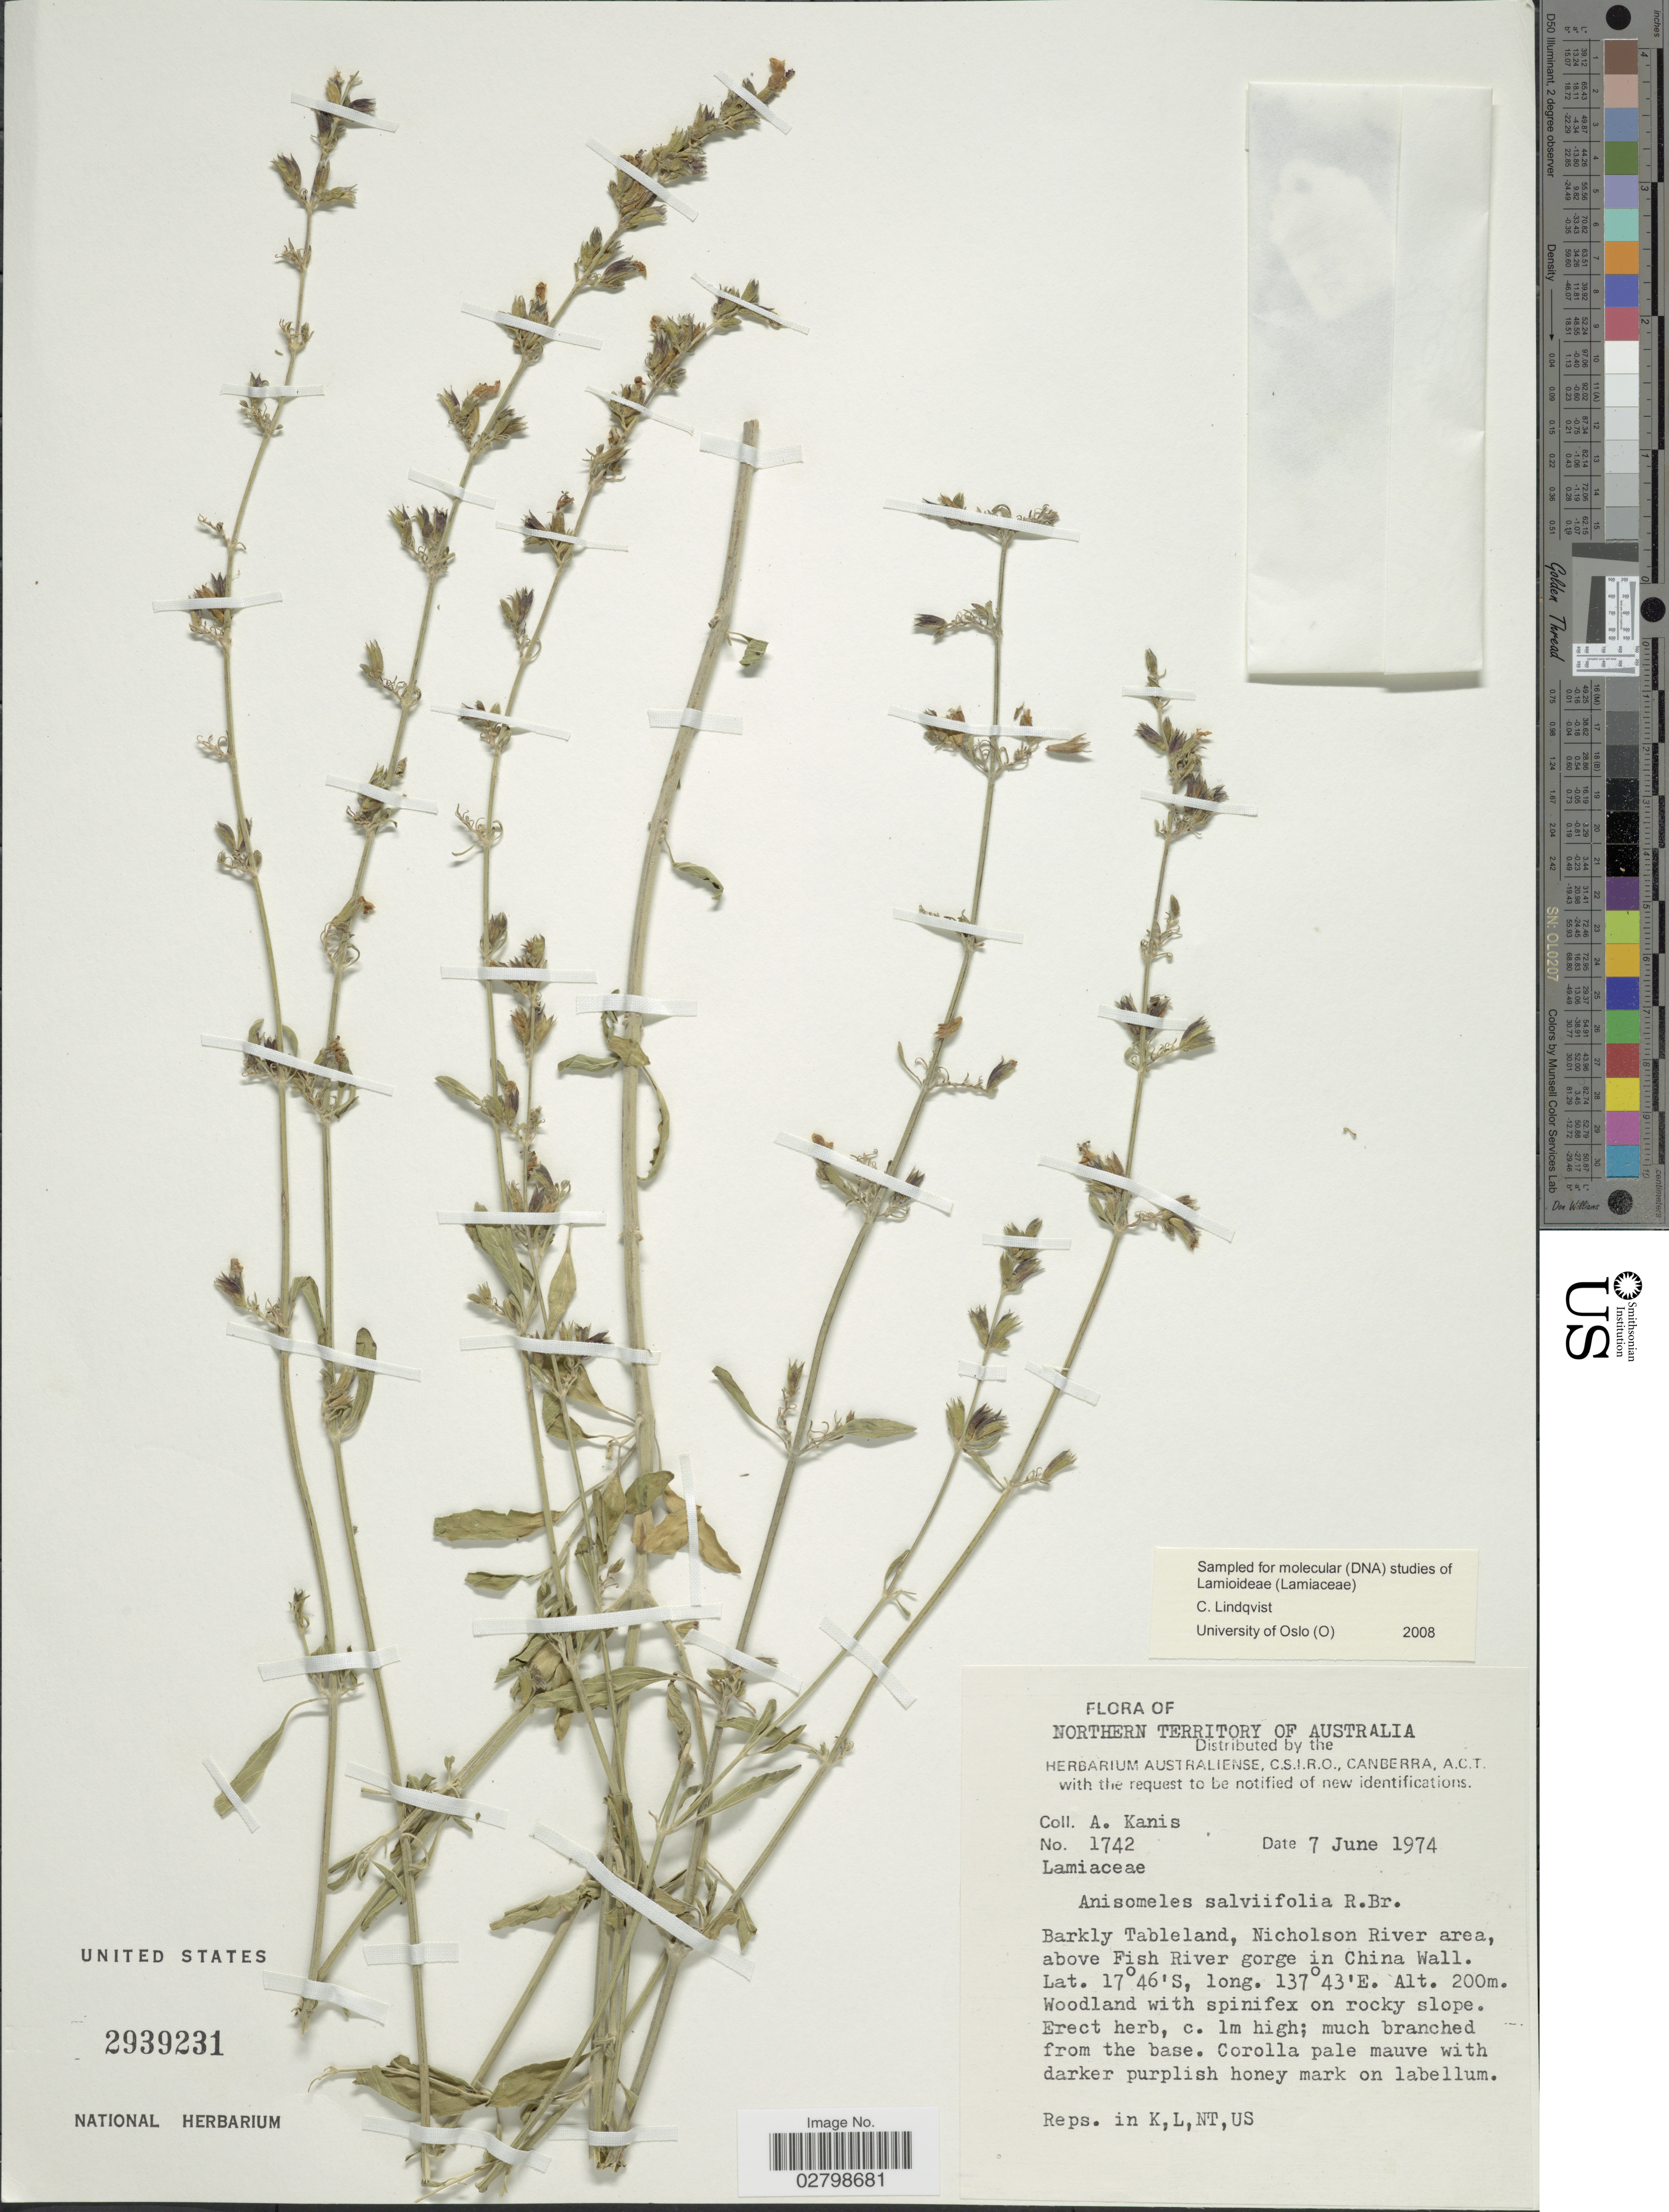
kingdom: Plantae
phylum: Tracheophyta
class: Magnoliopsida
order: Lamiales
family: Lamiaceae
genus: Anisomeles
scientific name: Anisomeles salviifolia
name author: R. Br.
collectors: A. Kanis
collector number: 1742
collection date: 1974-06-07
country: Australia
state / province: Northern Territory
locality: Barkly Tableland, Nicholson River area, above Fish River gorge in China Wall.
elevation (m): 200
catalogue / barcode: US 2939231